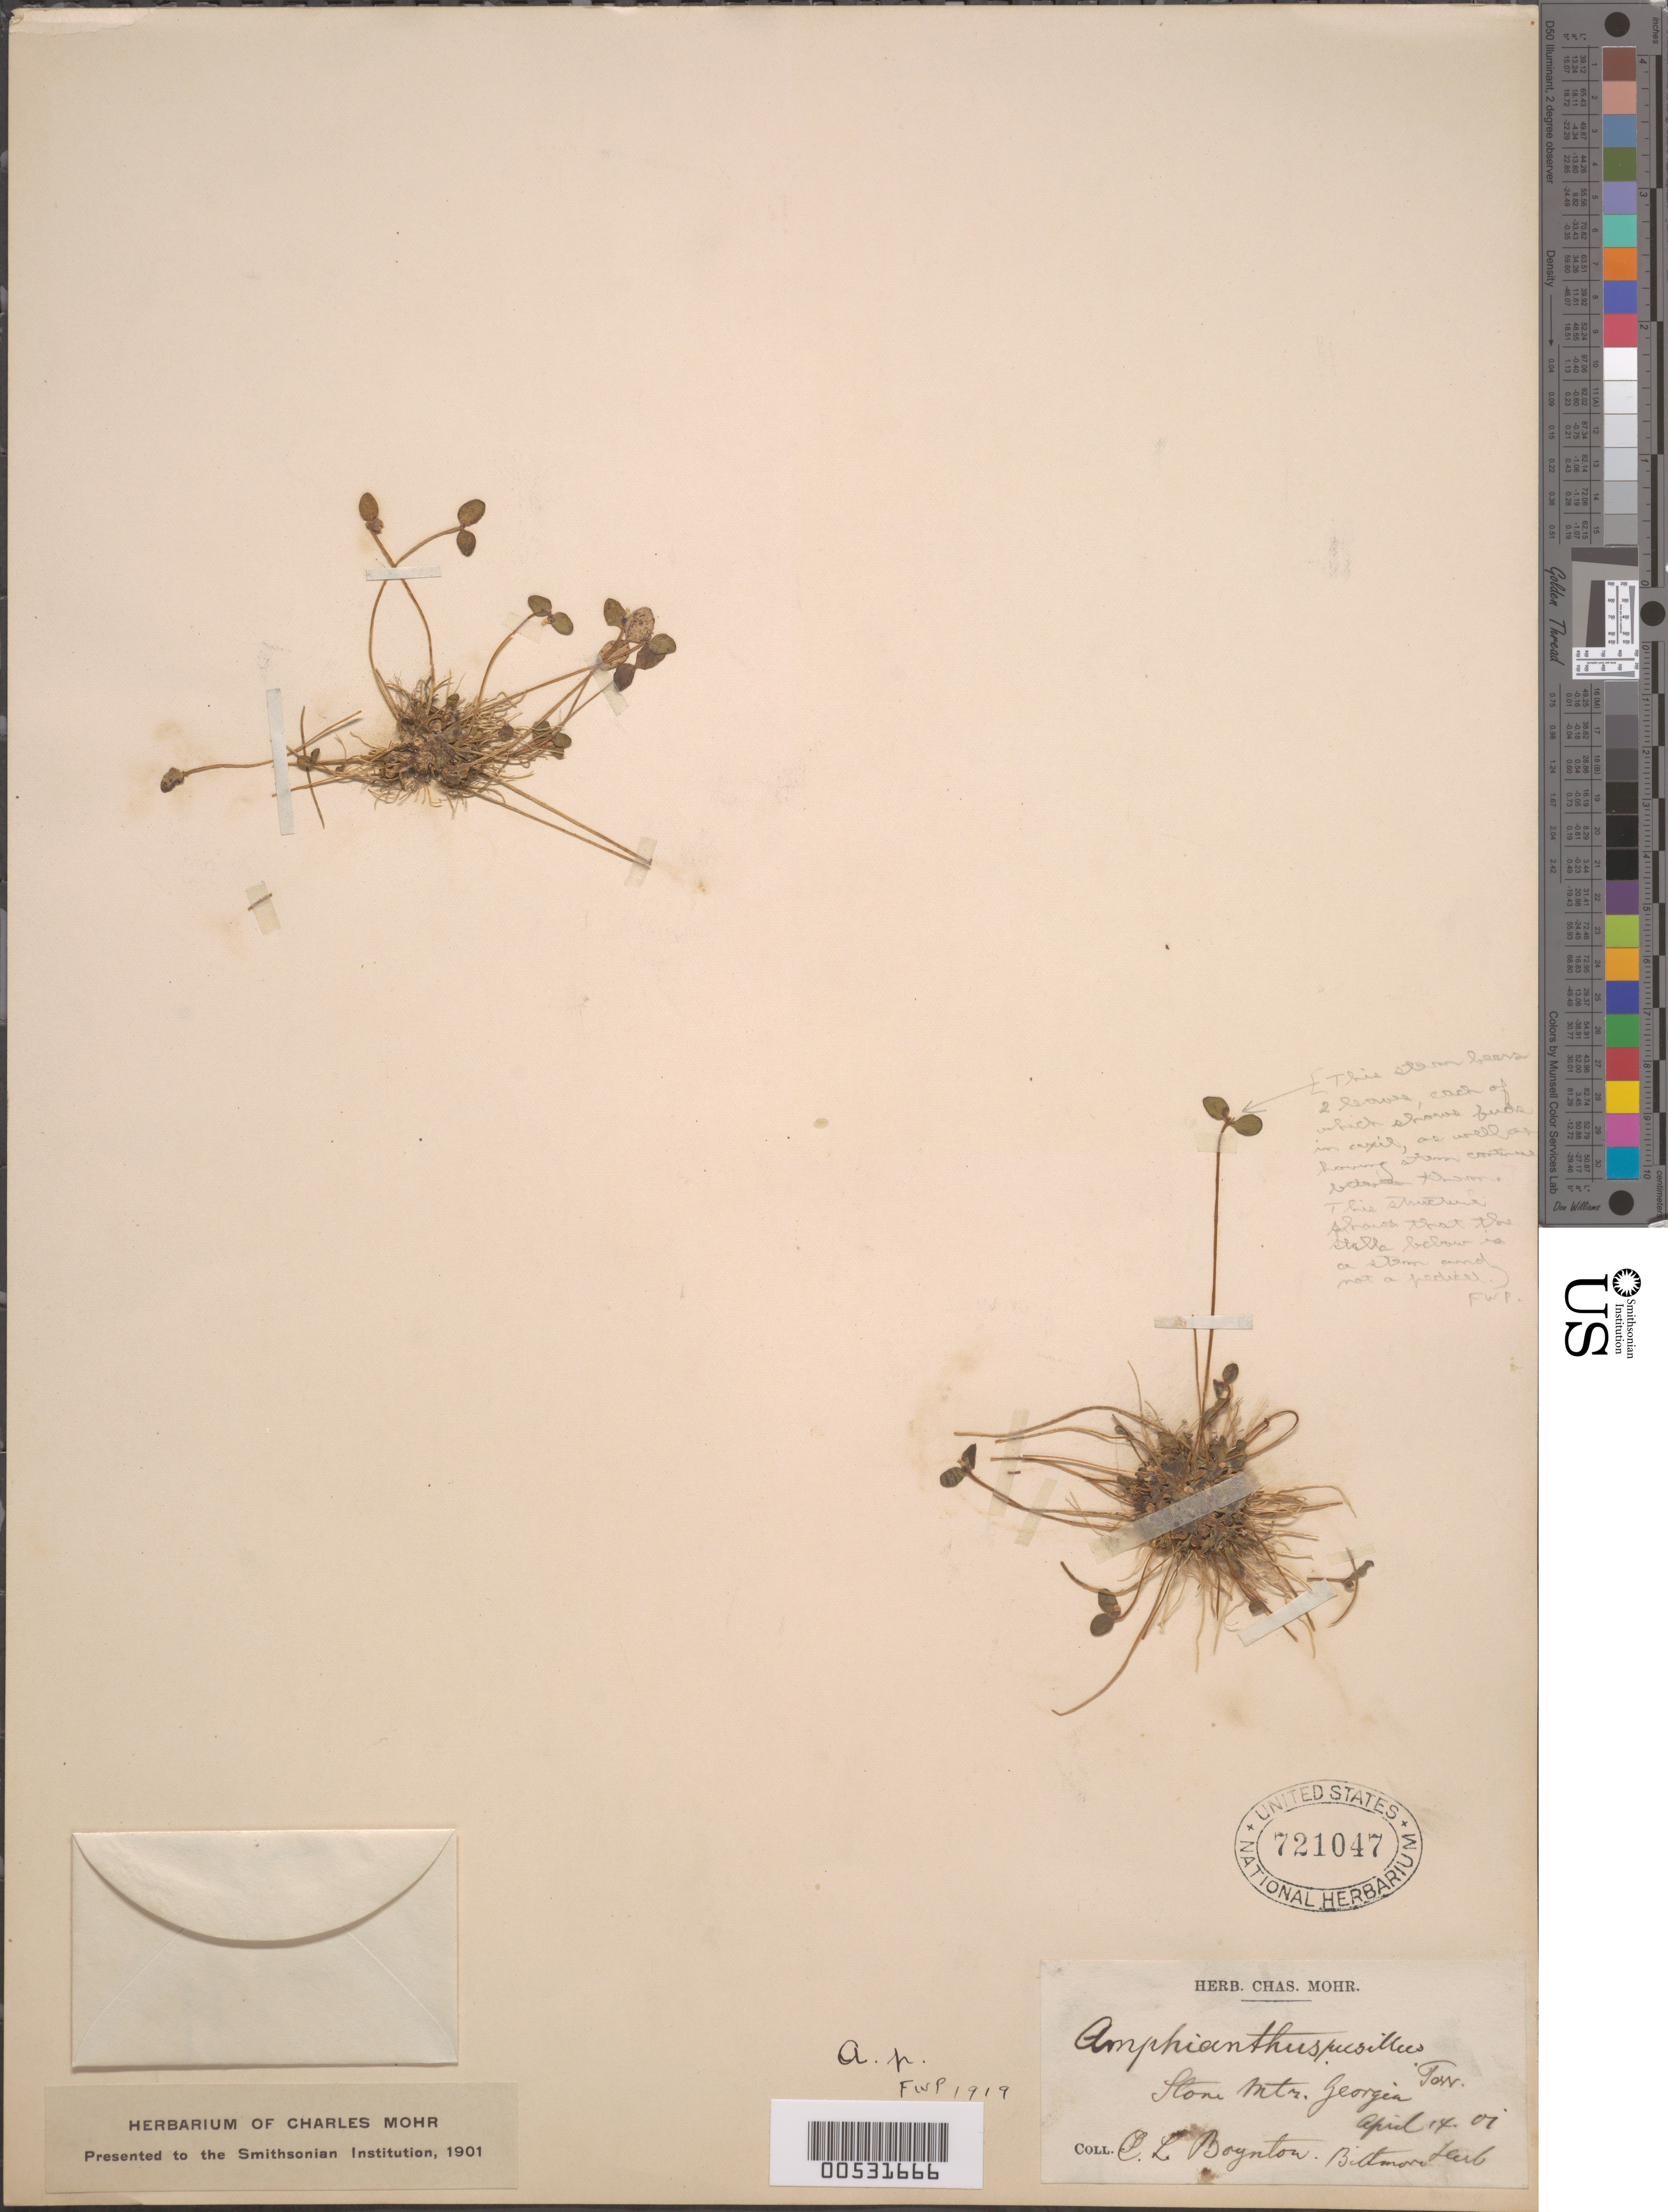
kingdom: Plantae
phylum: Tracheophyta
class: Magnoliopsida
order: Lamiales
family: Plantaginaceae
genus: Amphianthus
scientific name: Amphianthus pusillus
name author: Torr.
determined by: Pennell, F. W.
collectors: C. L. Boynton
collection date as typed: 14 Apr 1907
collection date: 1907-04-14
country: United States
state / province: Georgia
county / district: De Kalb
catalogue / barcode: US 721047